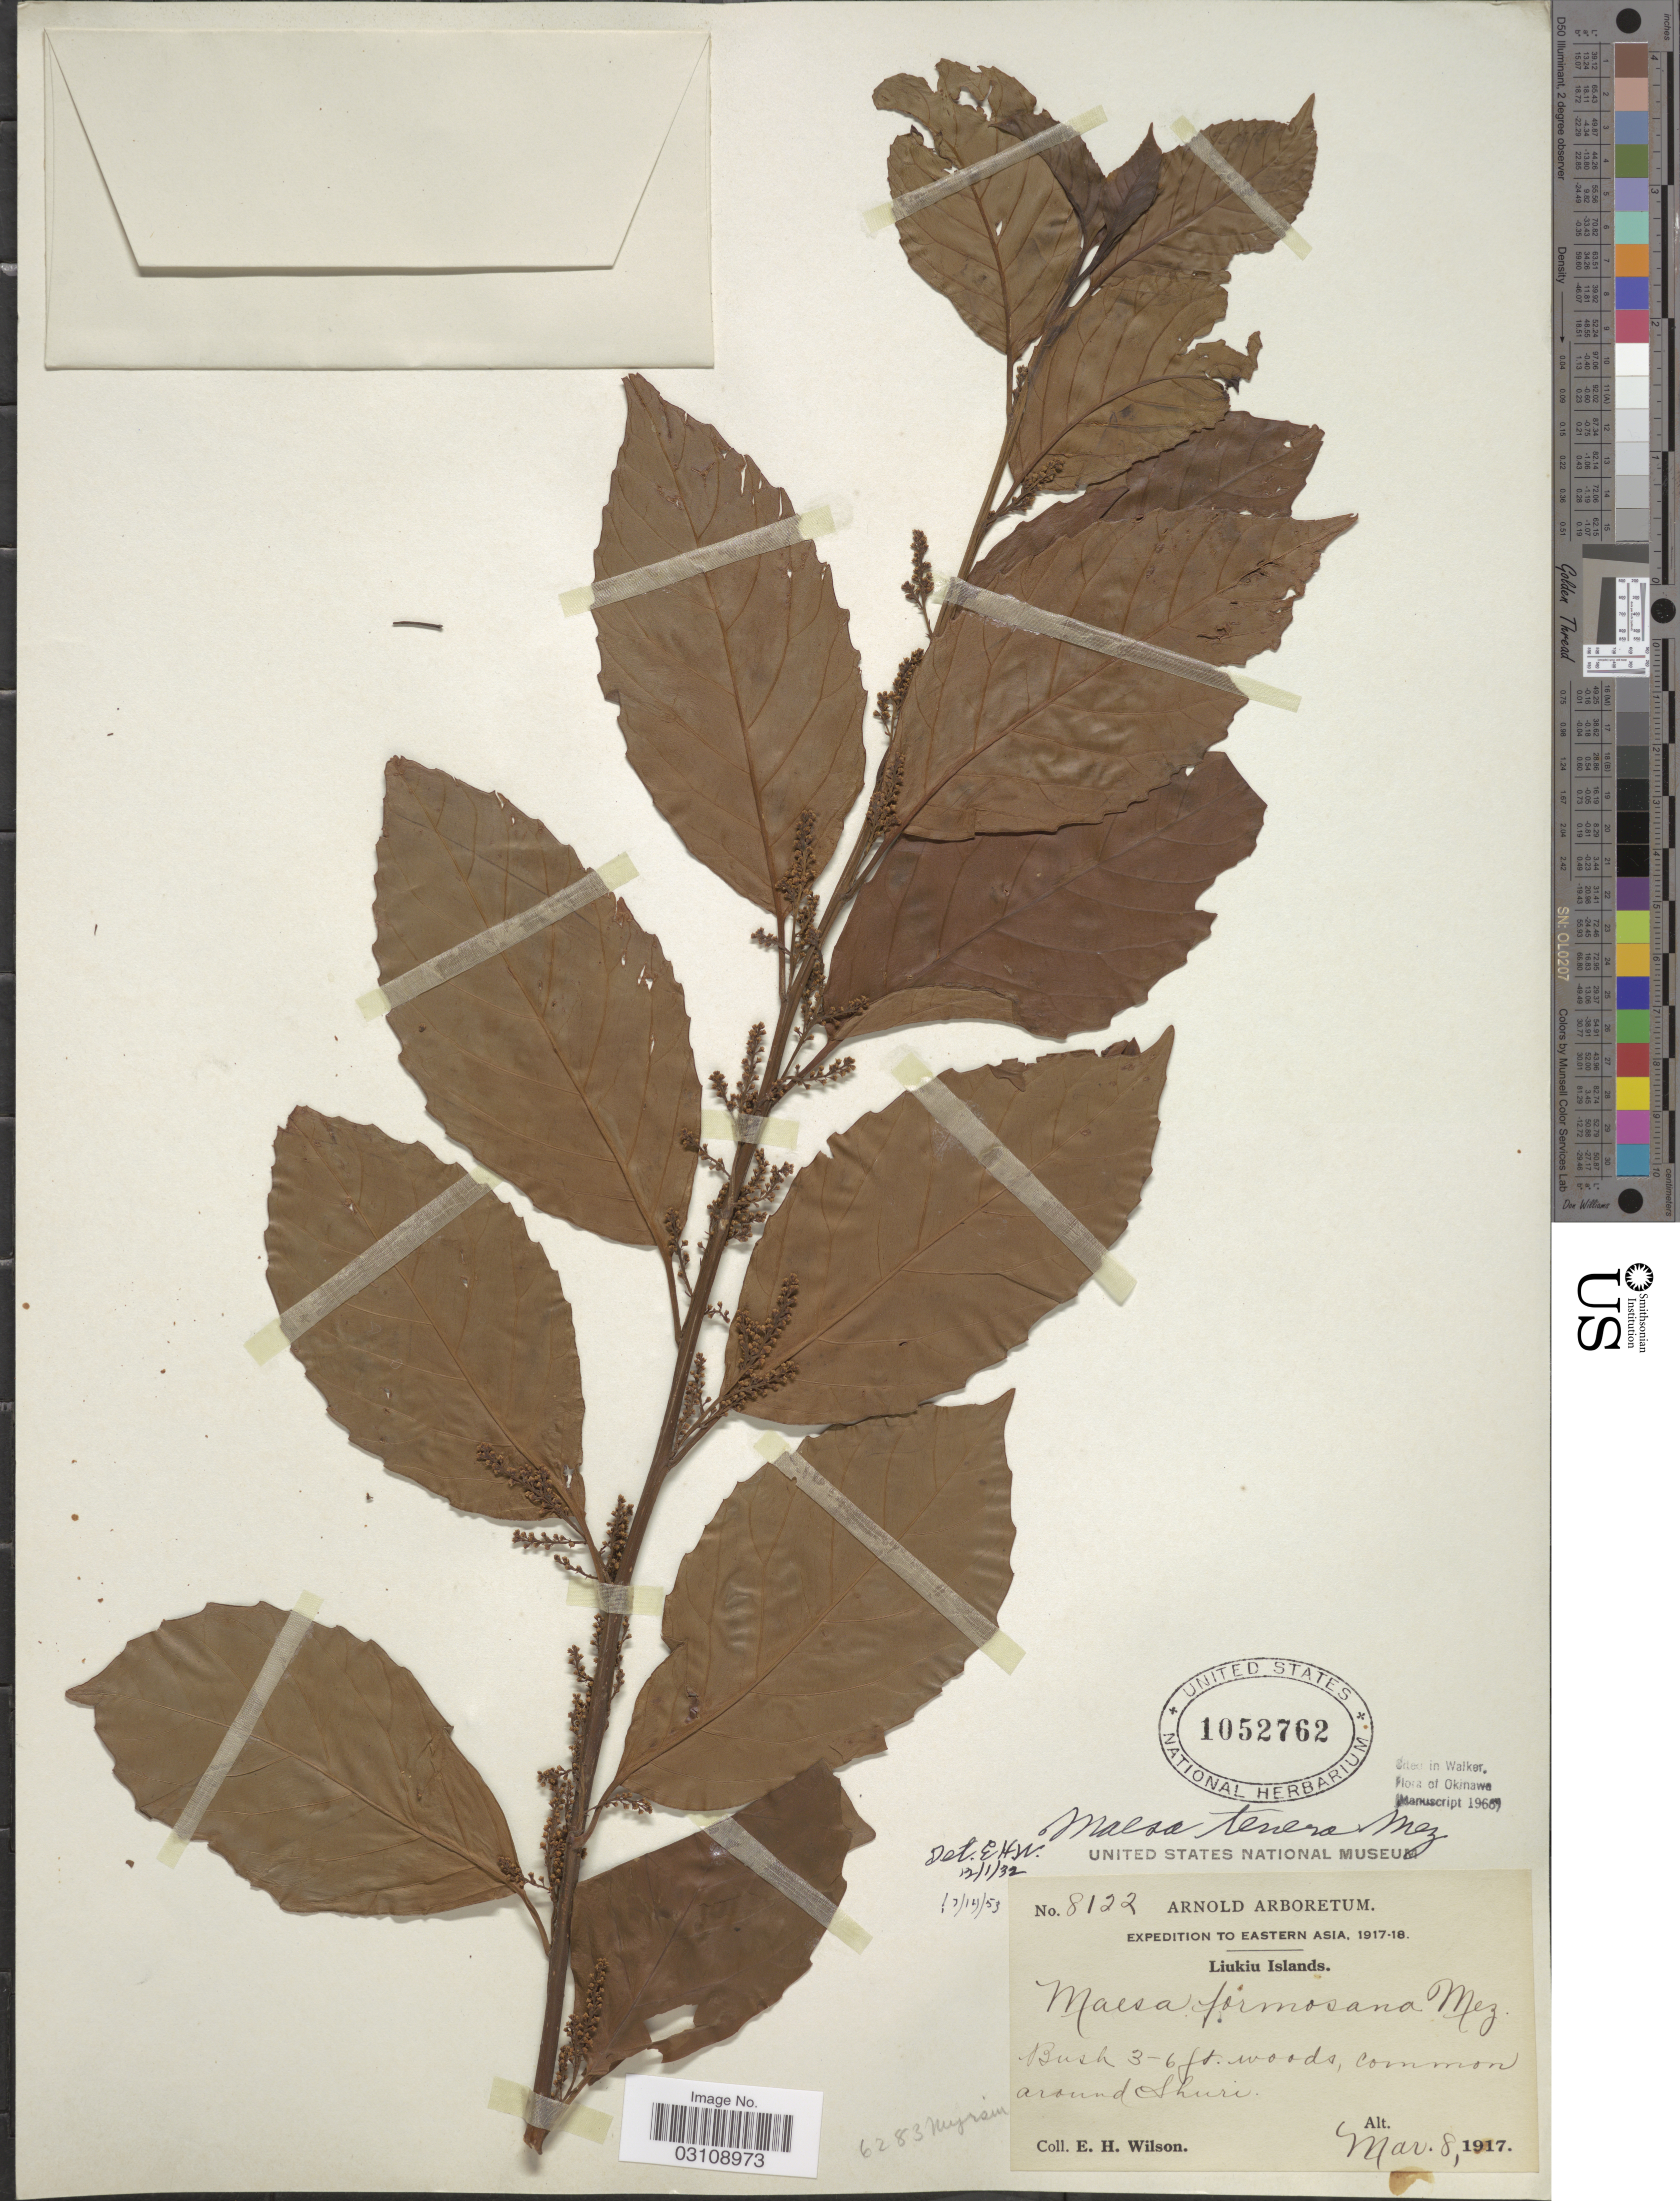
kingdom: Plantae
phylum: Tracheophyta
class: Magnoliopsida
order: Ericales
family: Primulaceae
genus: Maesa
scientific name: Maesa tenera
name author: Mez in Engl.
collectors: E. Wilson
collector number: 8122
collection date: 1917-03-08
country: Japan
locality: Eastern Asia. Liukiu Islands. Around Shuri.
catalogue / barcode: US 1052762